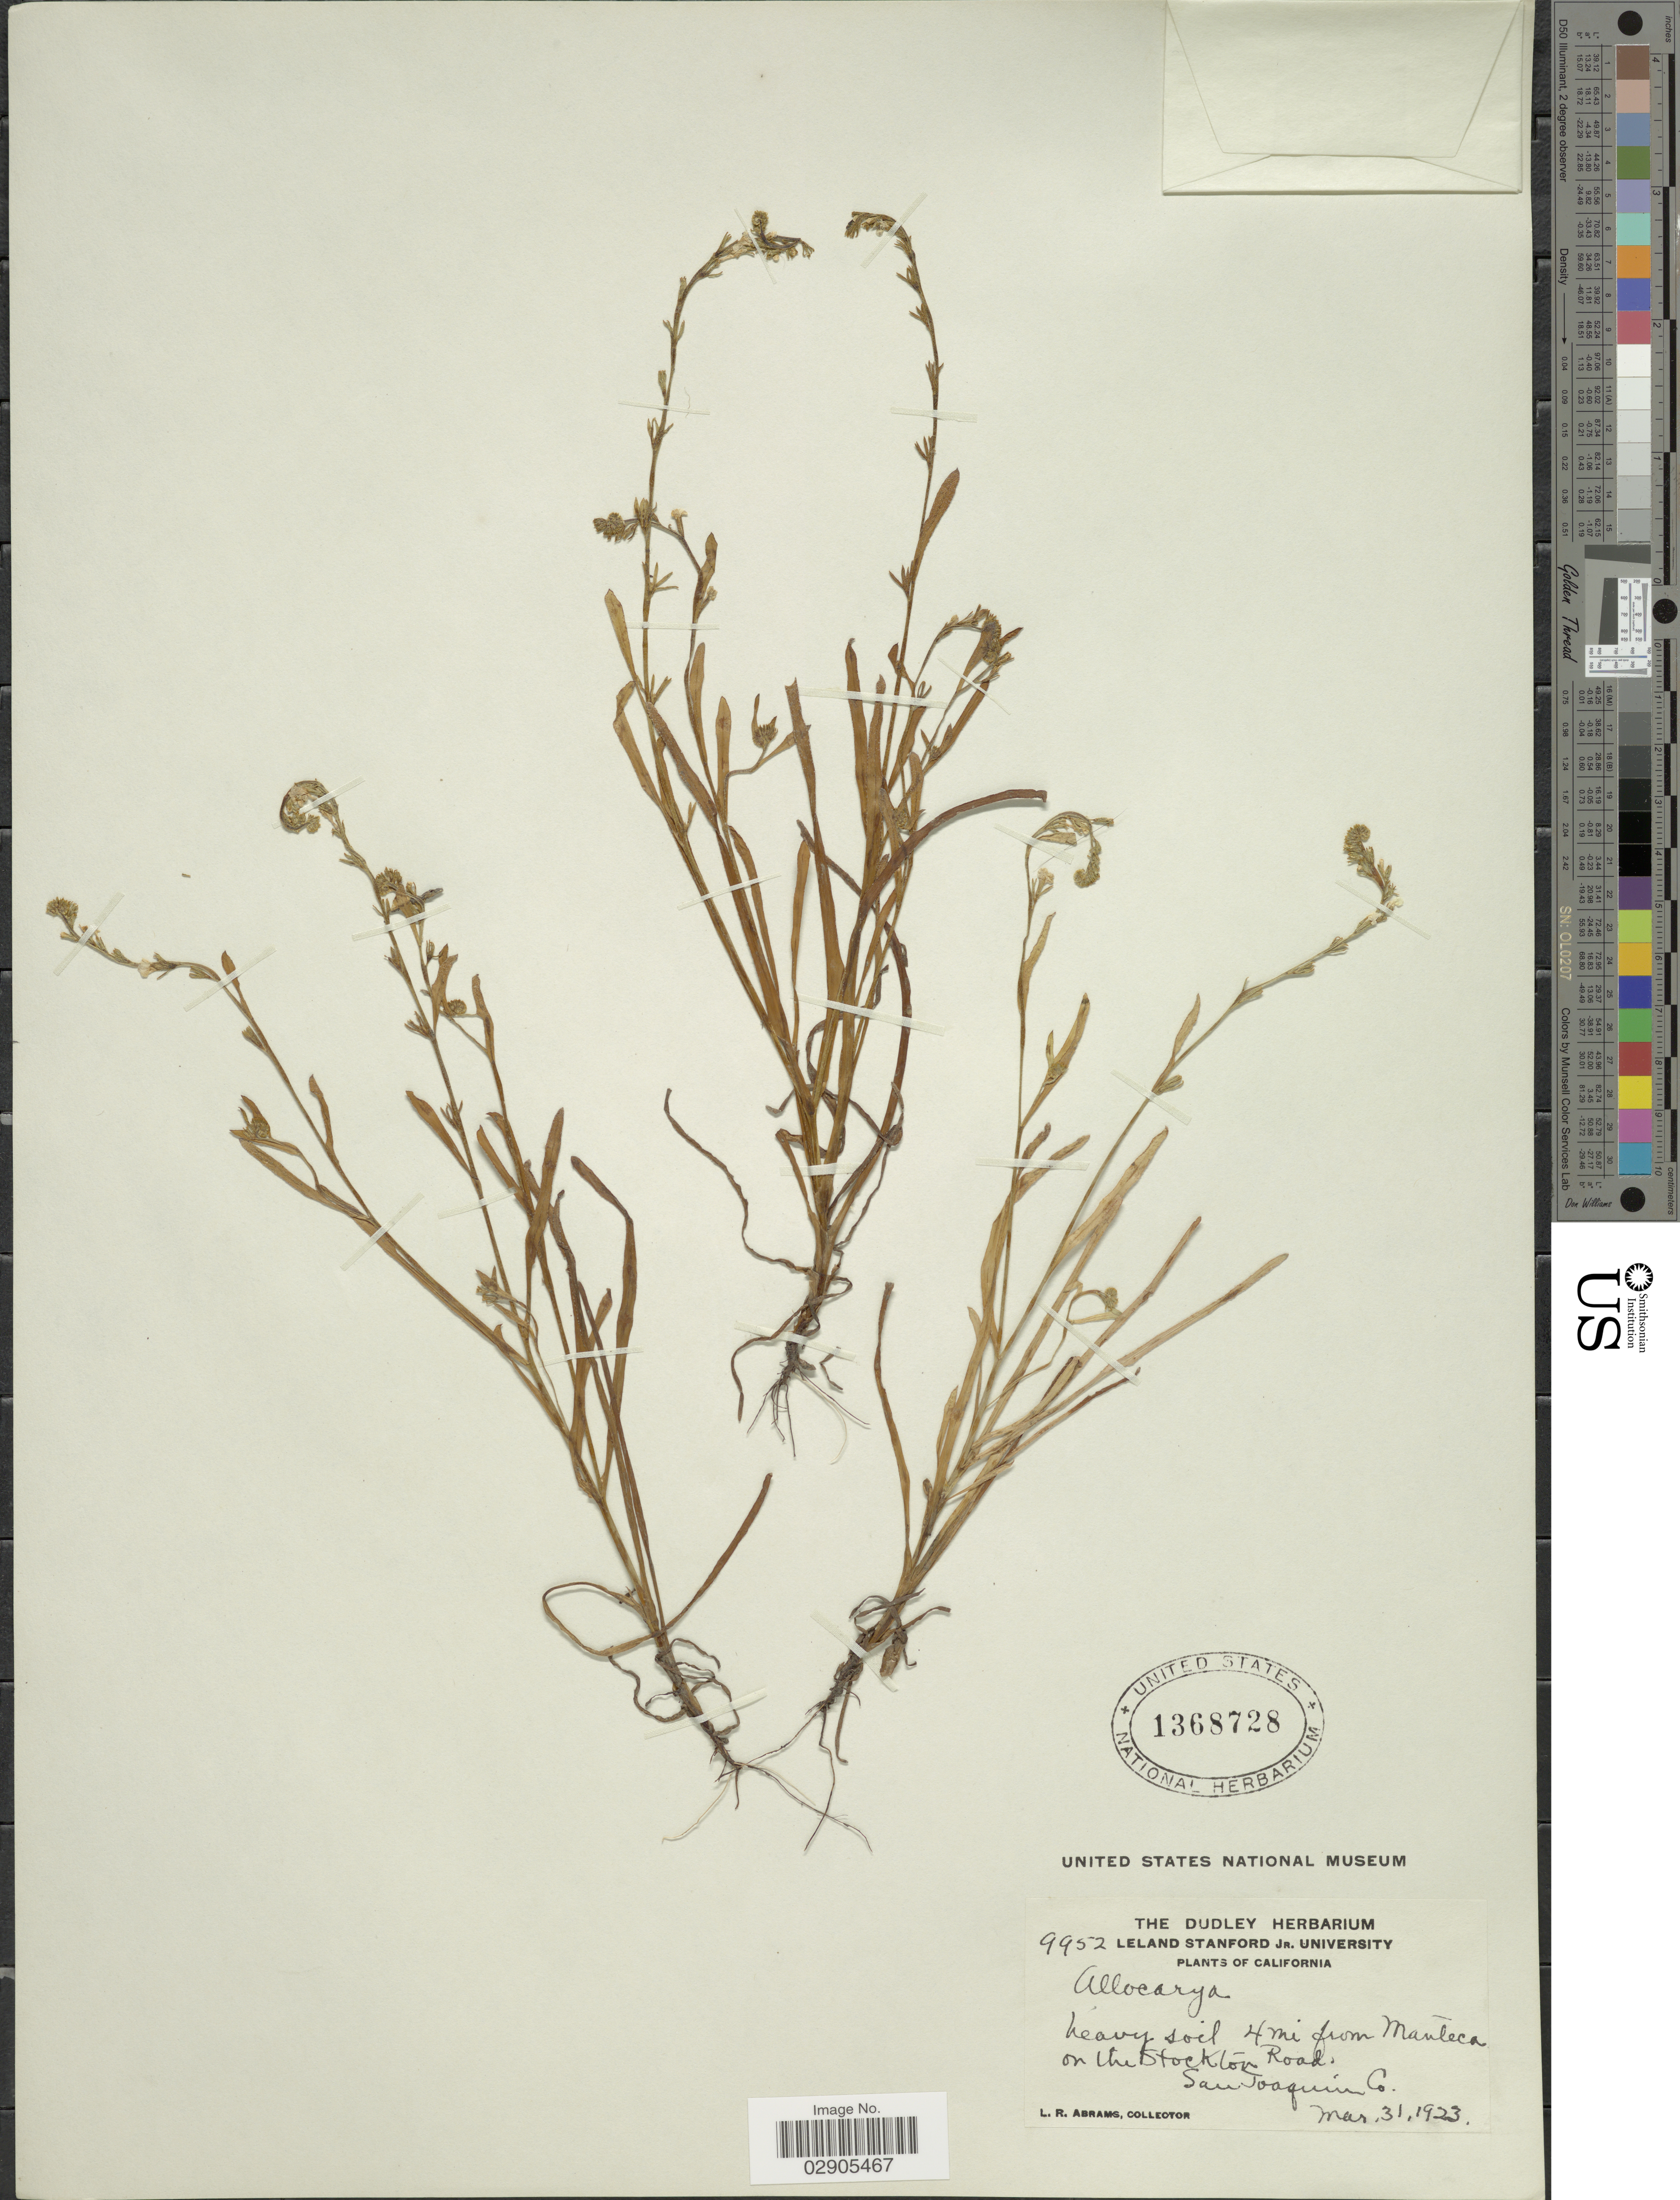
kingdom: Plantae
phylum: Tracheophyta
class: Magnoliopsida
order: Boraginales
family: Boraginaceae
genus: Allocarya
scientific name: Allocarya sp.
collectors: L. Abrams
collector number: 9952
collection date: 1923-03-31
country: United States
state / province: California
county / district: San Joaquin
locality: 4 mi from Manteca on the Stockton Road. San Joaquin Co.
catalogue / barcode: US 1368728